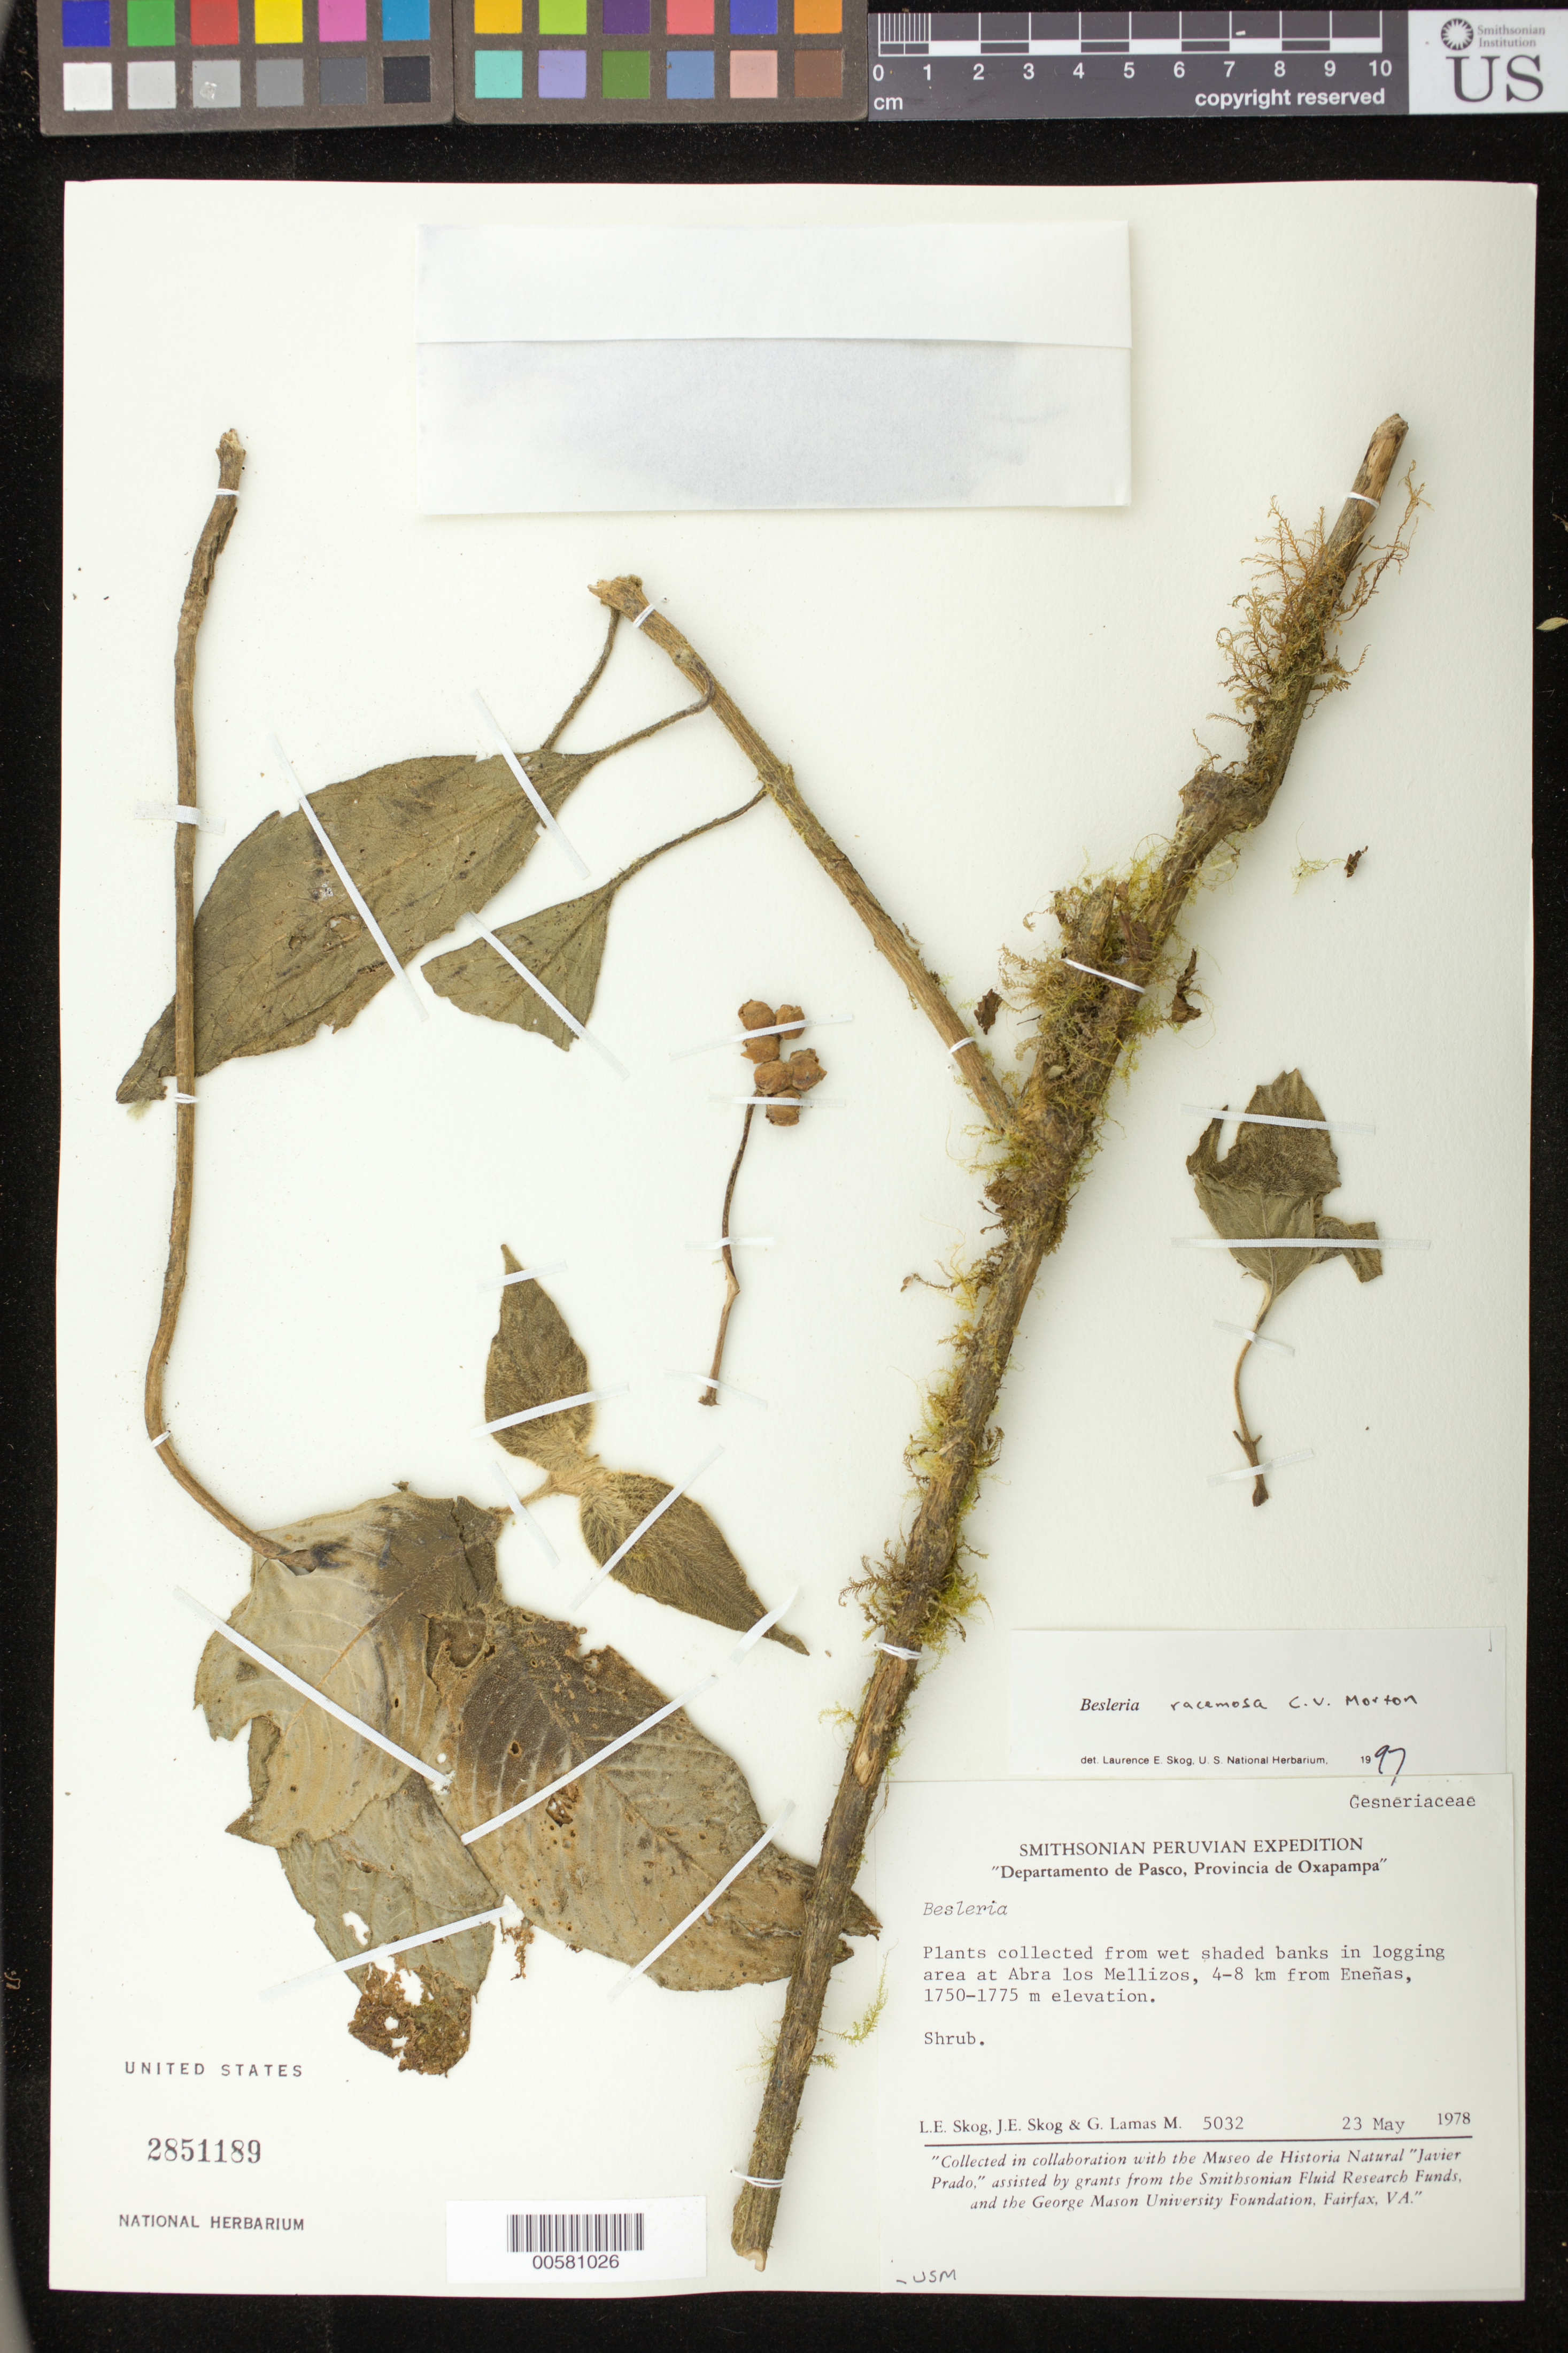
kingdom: Plantae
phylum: Tracheophyta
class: Magnoliopsida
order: Lamiales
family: Gesneriaceae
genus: Besleria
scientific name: Besleria racemosa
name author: C.V. Morton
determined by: Skog, Laurence E.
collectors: L. E. Skog, J. E. Skog & G. Lamas M.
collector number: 5032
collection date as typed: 23 May 1978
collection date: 1978-05-23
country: Peru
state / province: Pasco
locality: Prov. Oxapampa; Abra los Mellizos, 4-8 km from Eneñas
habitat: Wet shaded banks in logging area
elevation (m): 1750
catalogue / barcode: US 2851189